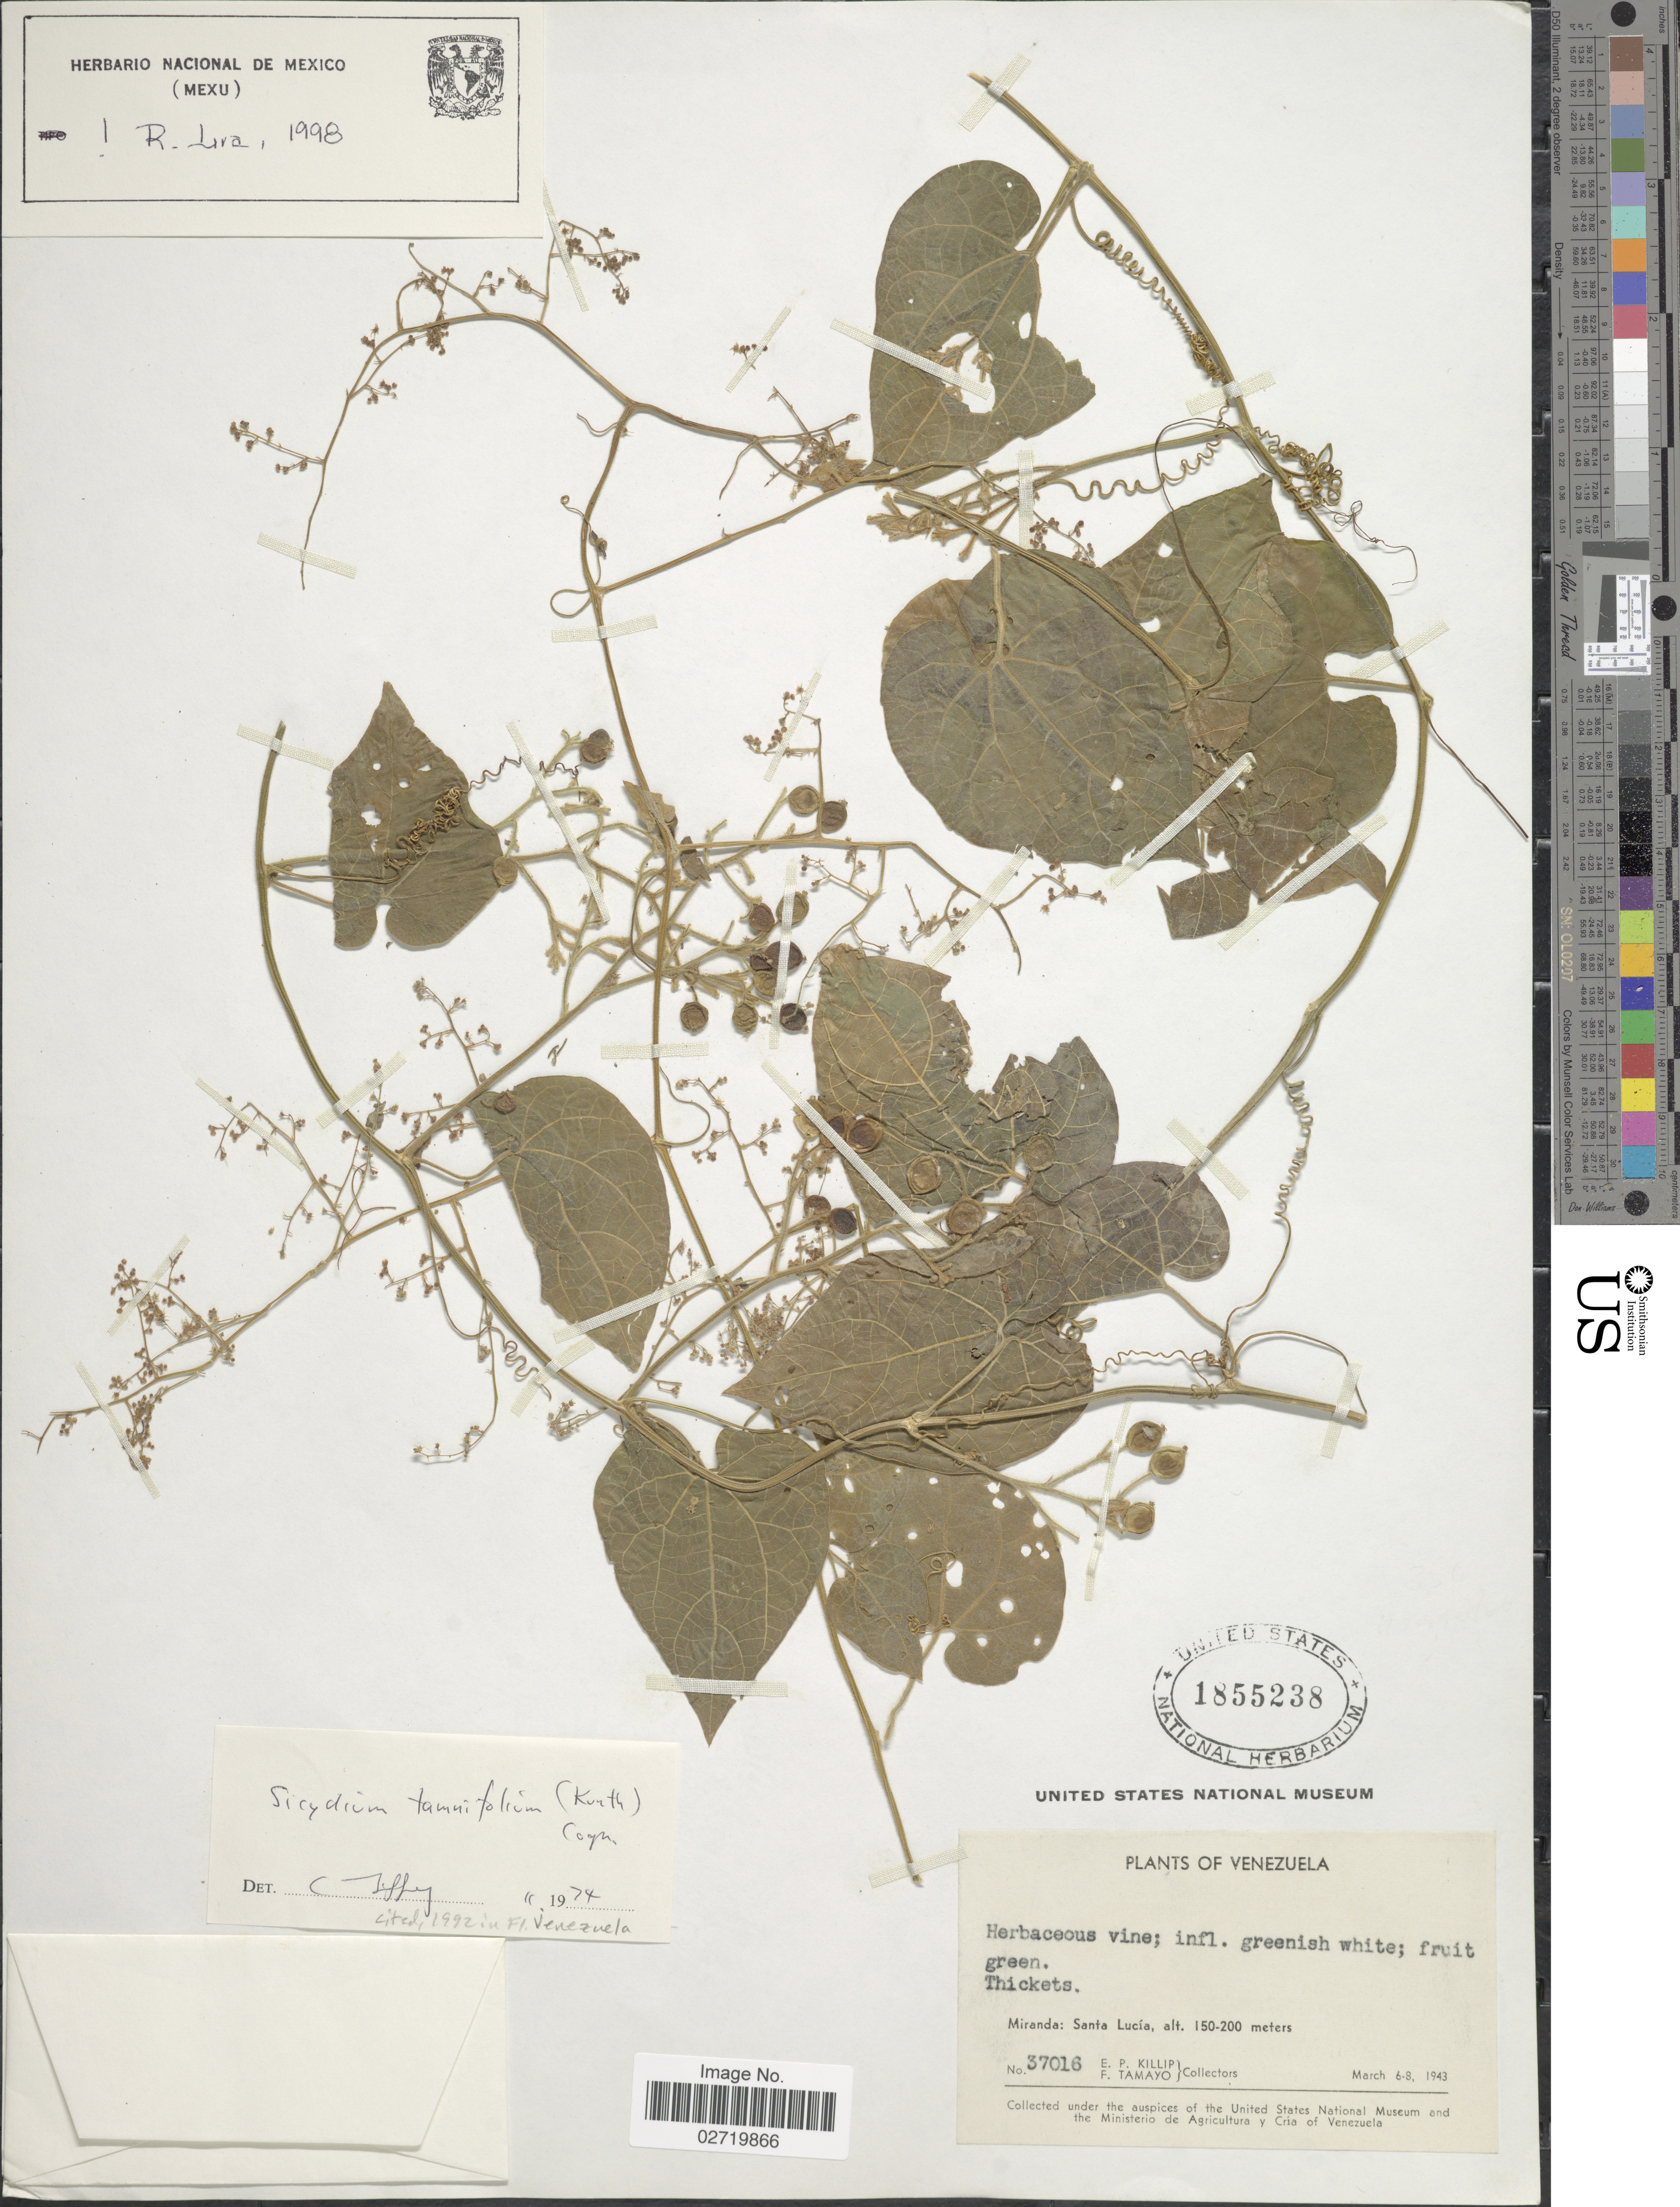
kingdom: Plantae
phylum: Tracheophyta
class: Magnoliopsida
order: Cucurbitales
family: Cucurbitaceae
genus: Sicydium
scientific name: Sicydium tamnifolium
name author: (Kunth) Cogn.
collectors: E. P. Killip & F. Tamayo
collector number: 37016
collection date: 1943-03-06/1943-03-08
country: Venezuela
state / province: Miranda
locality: Santa Lucía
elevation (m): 150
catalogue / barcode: US 1855238